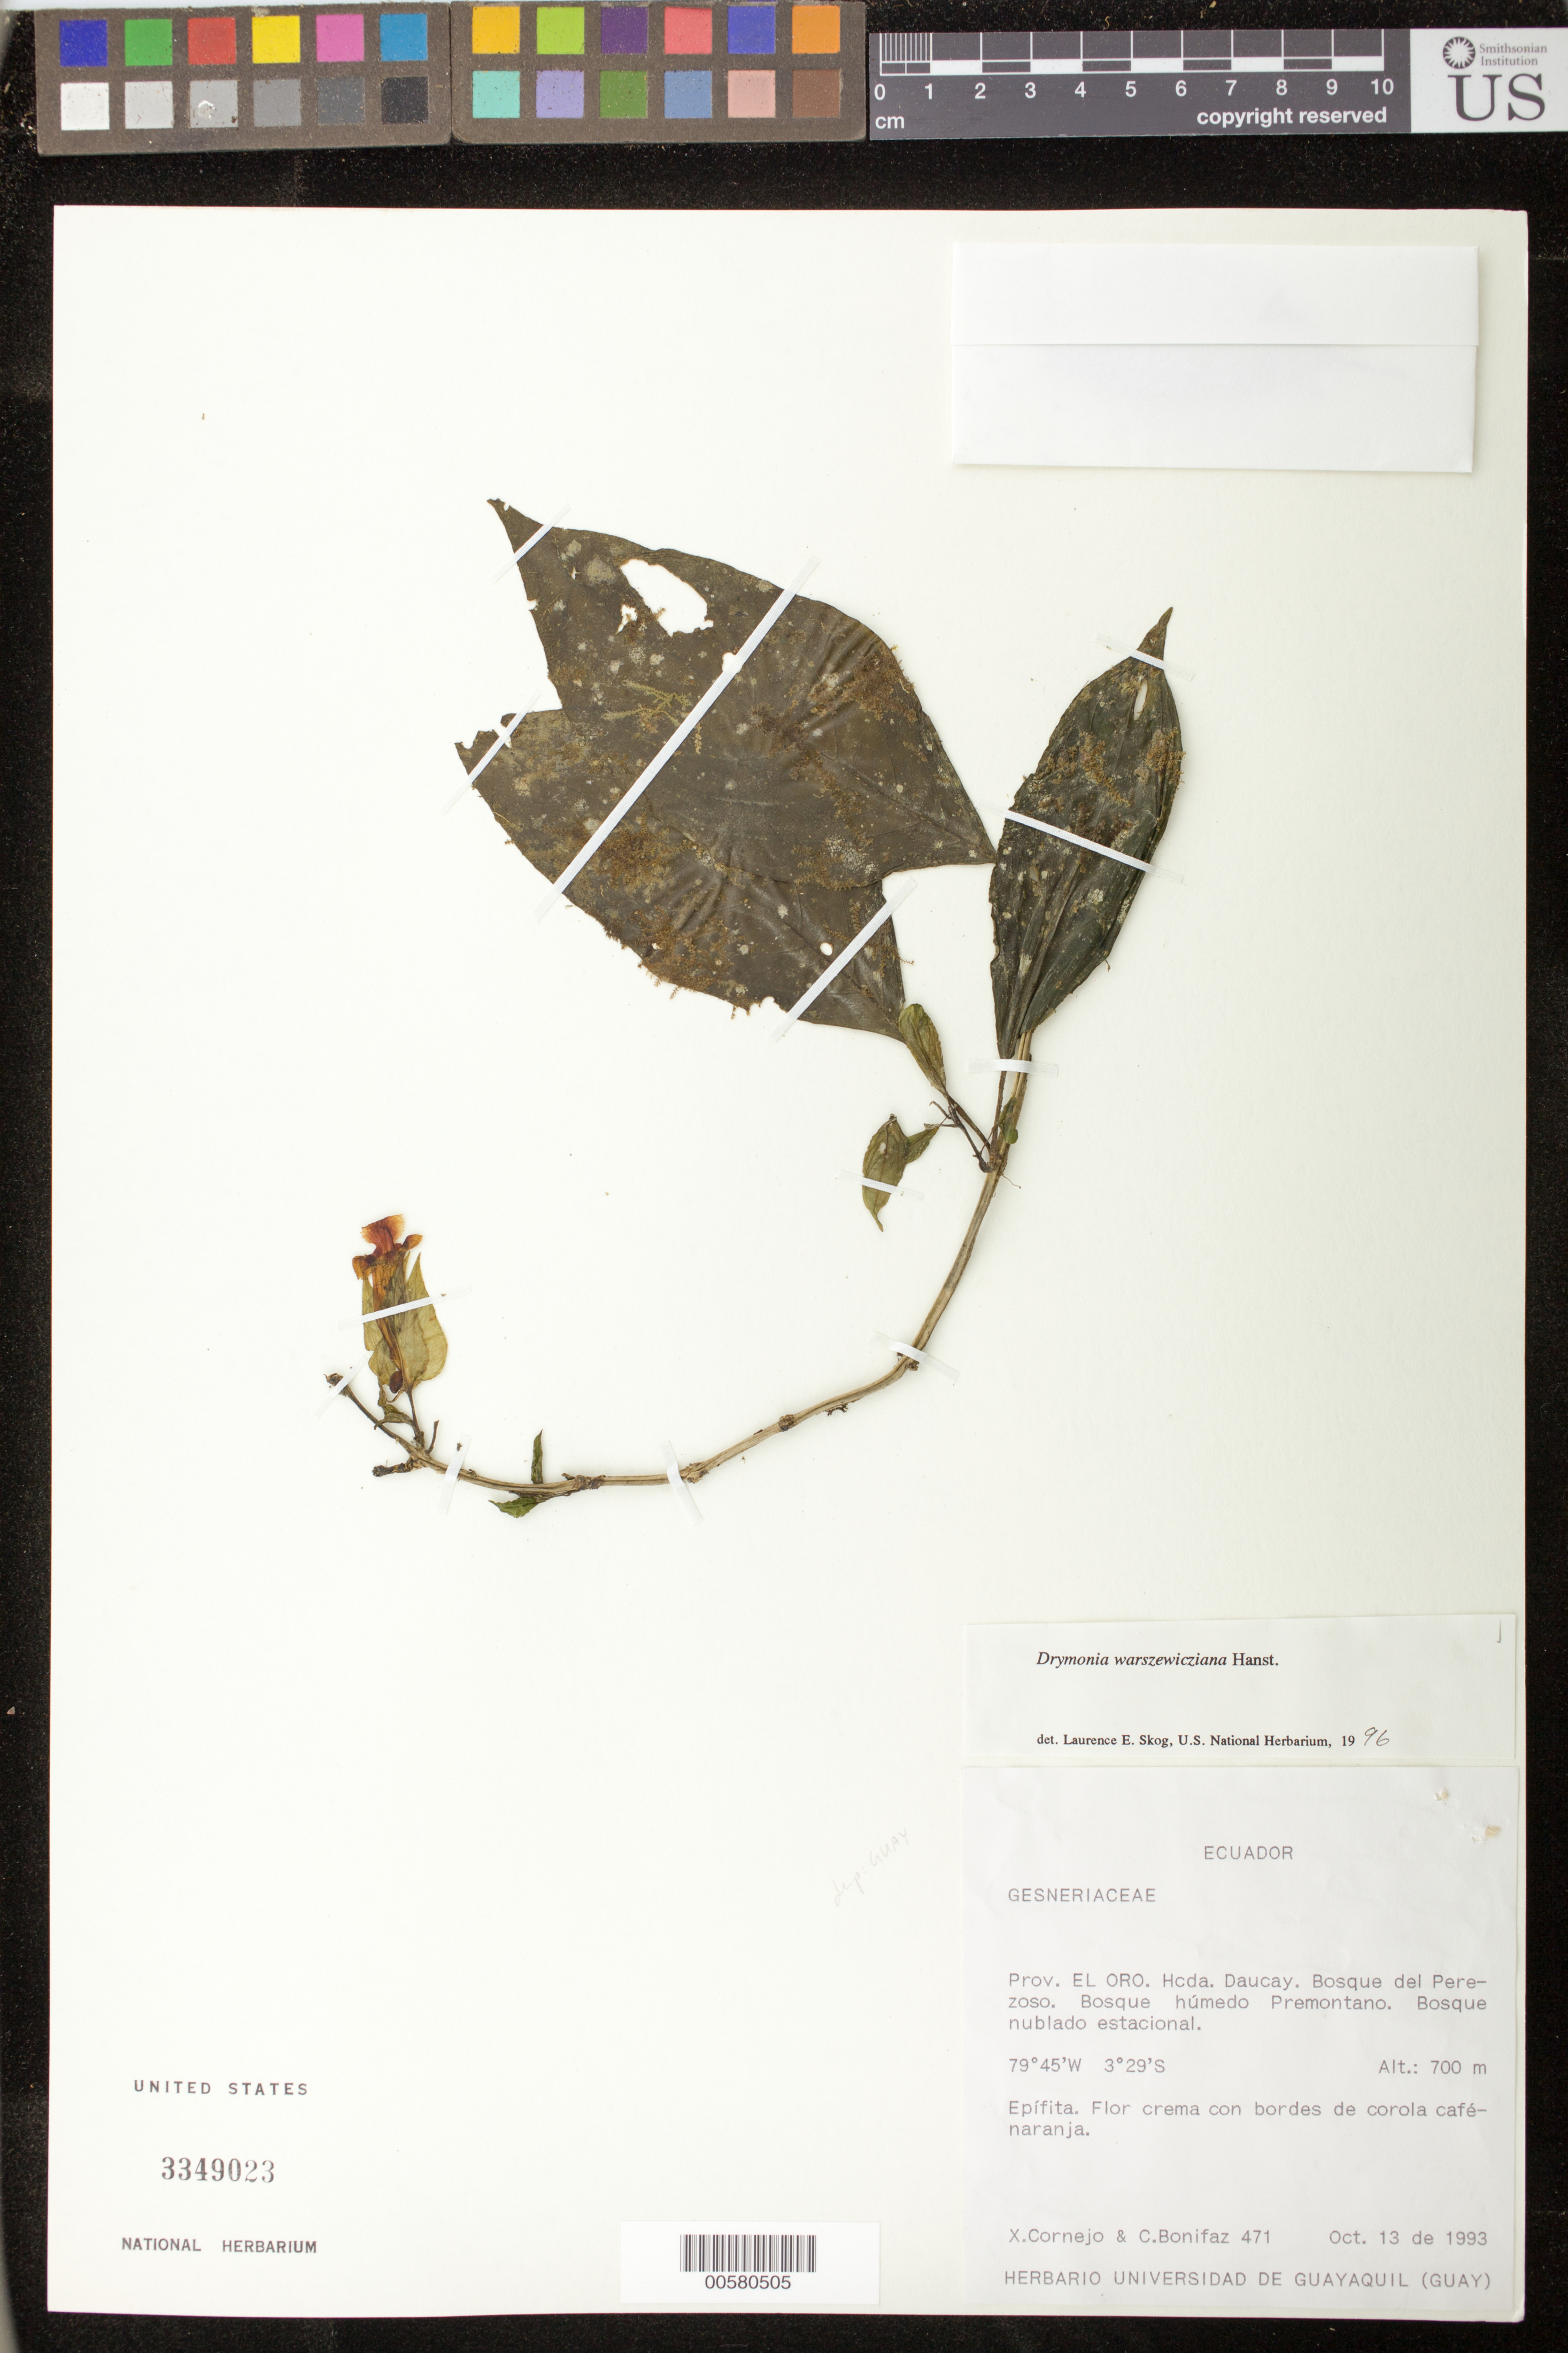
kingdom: Plantae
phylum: Tracheophyta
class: Magnoliopsida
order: Lamiales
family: Gesneriaceae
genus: Drymonia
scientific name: Drymonia warszewicziana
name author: Hanst.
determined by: Skog, Laurence E.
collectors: X. F. Cornejo & C. Bonifaz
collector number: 471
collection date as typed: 13 Oct 1993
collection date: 1993-10-13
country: Ecuador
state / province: El Oro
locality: Hcda. Daucay, Bosque del Perezoso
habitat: Bosque húmedo premontano; bosque nublado estacional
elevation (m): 700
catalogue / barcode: US 3349023